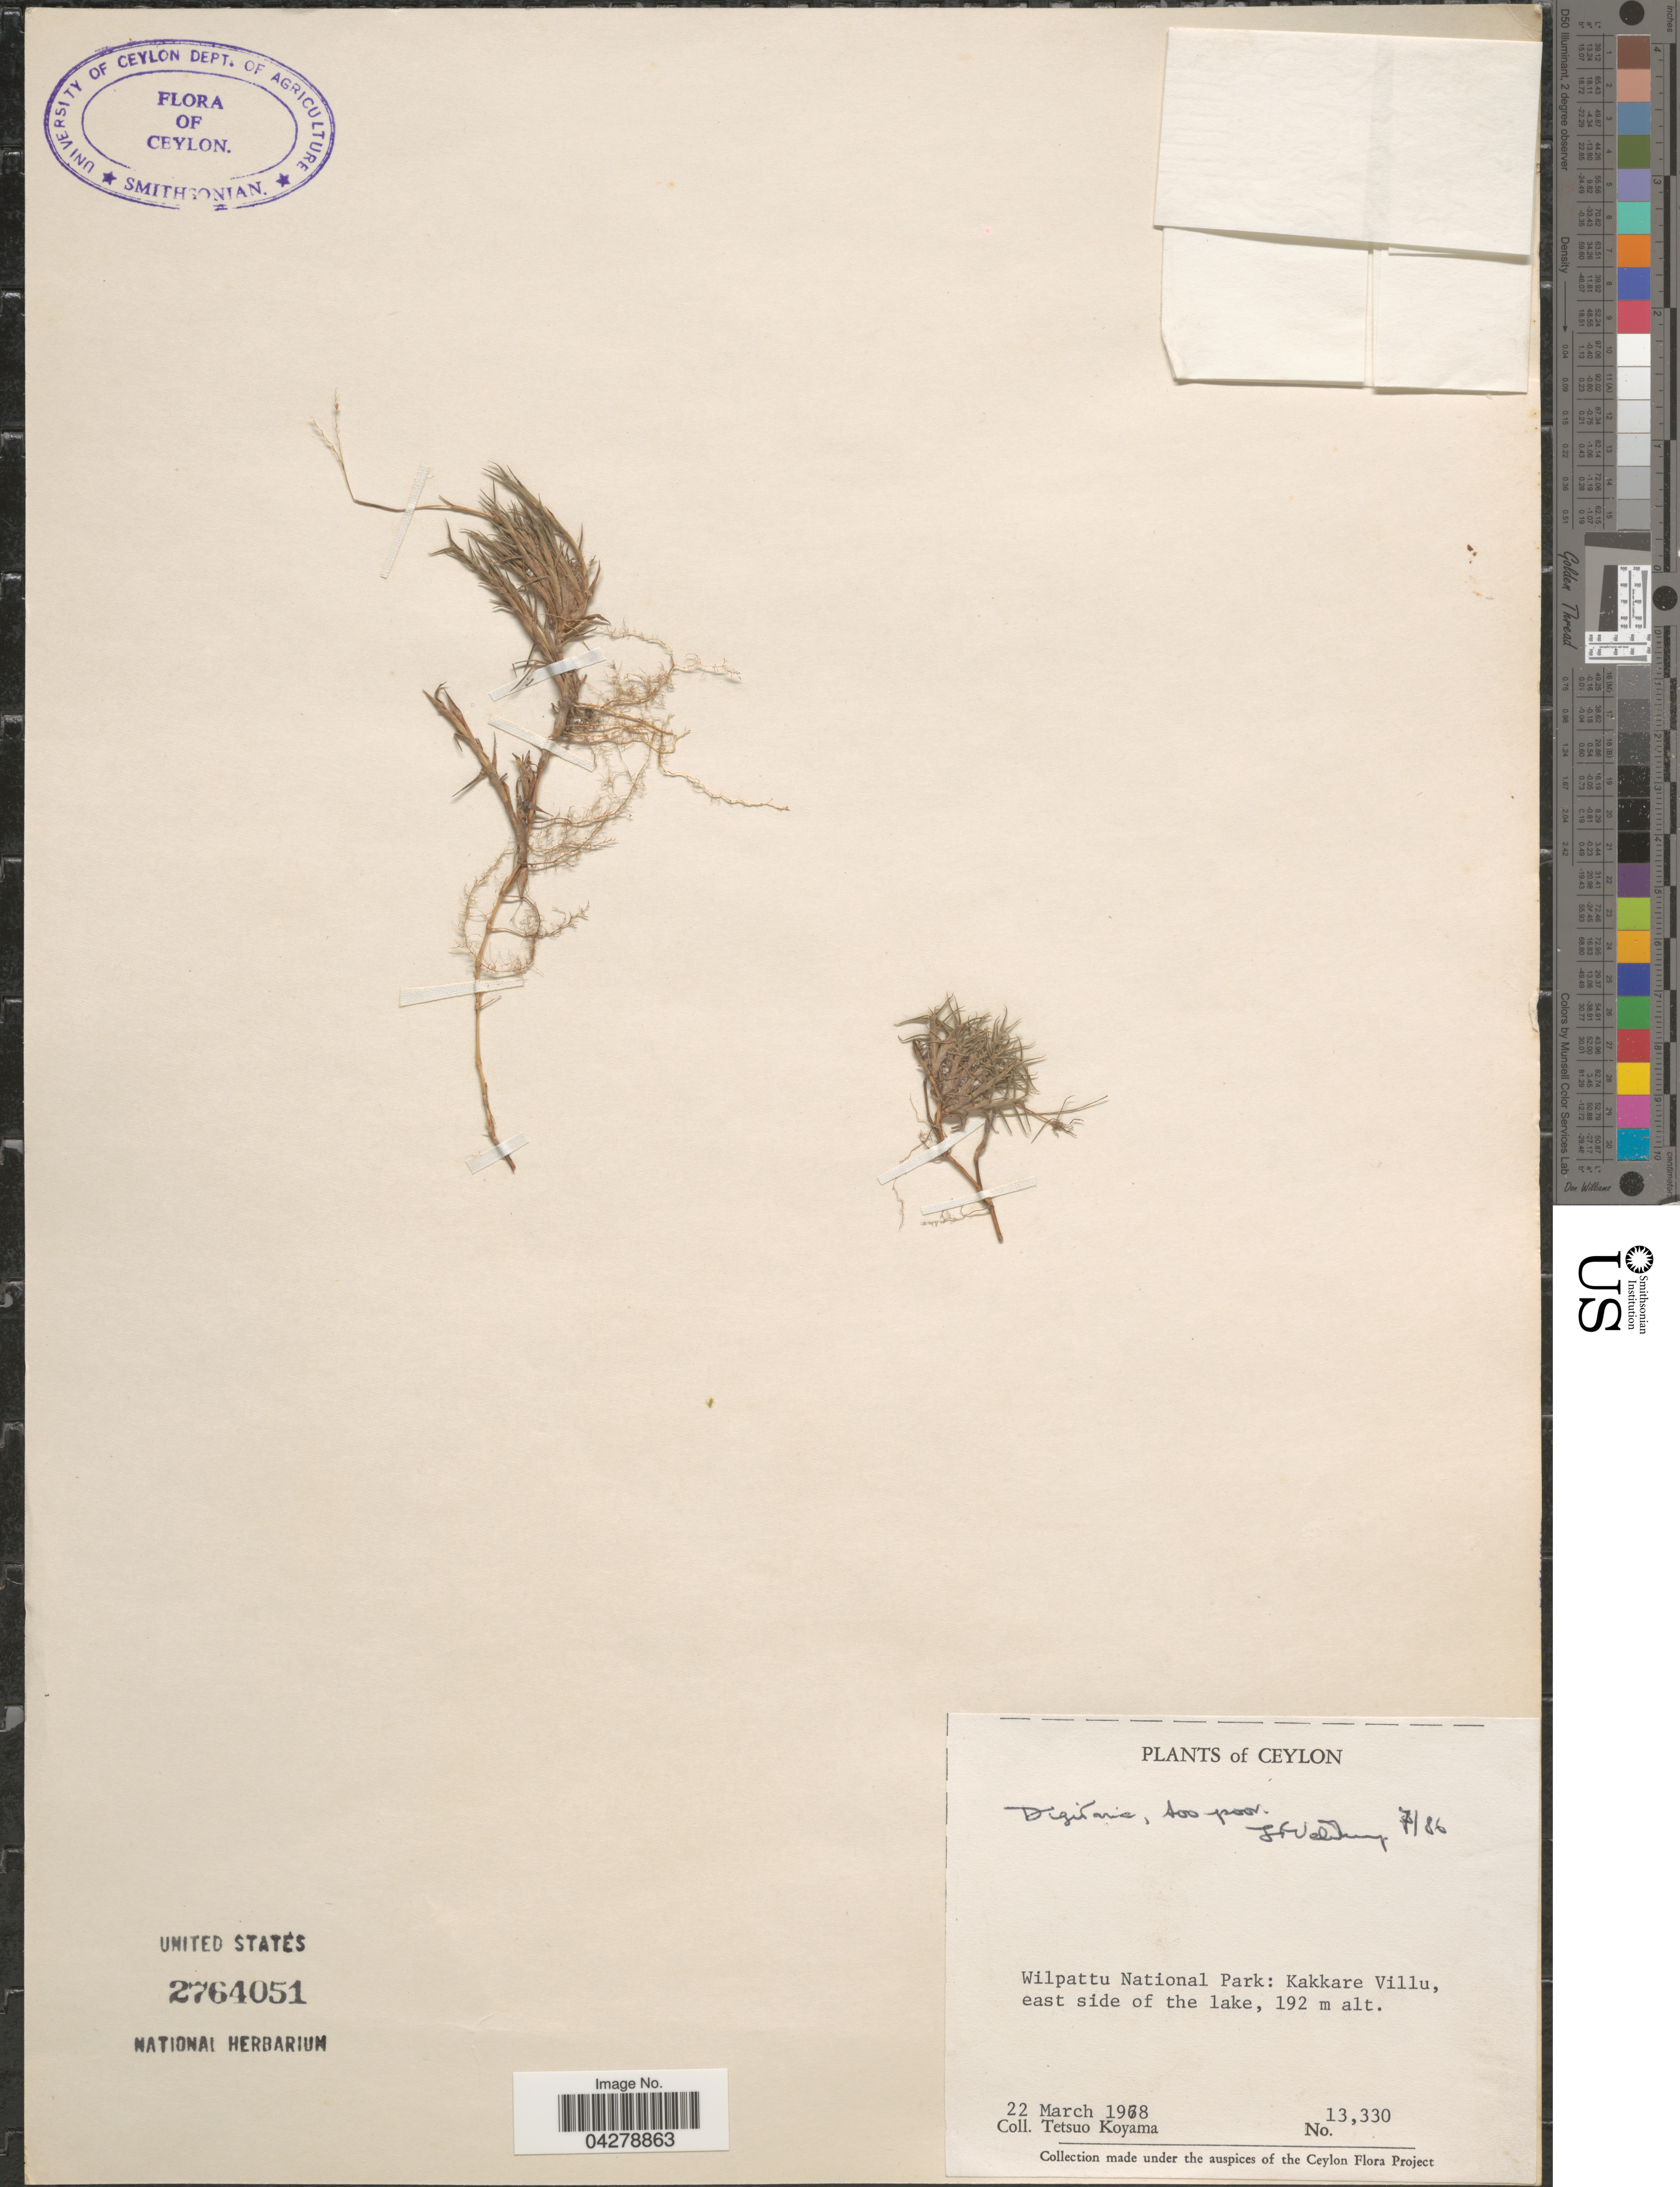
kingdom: Plantae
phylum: Tracheophyta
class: Liliopsida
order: Poales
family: Poaceae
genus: Digitaria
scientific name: Digitaria sp.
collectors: T. Koyama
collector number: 13330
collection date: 1978-03-22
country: Sri Lanka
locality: Ceylon. Wilpattu National Park: Kakkare Villu, east side of the lake.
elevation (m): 192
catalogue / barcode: US 2764051